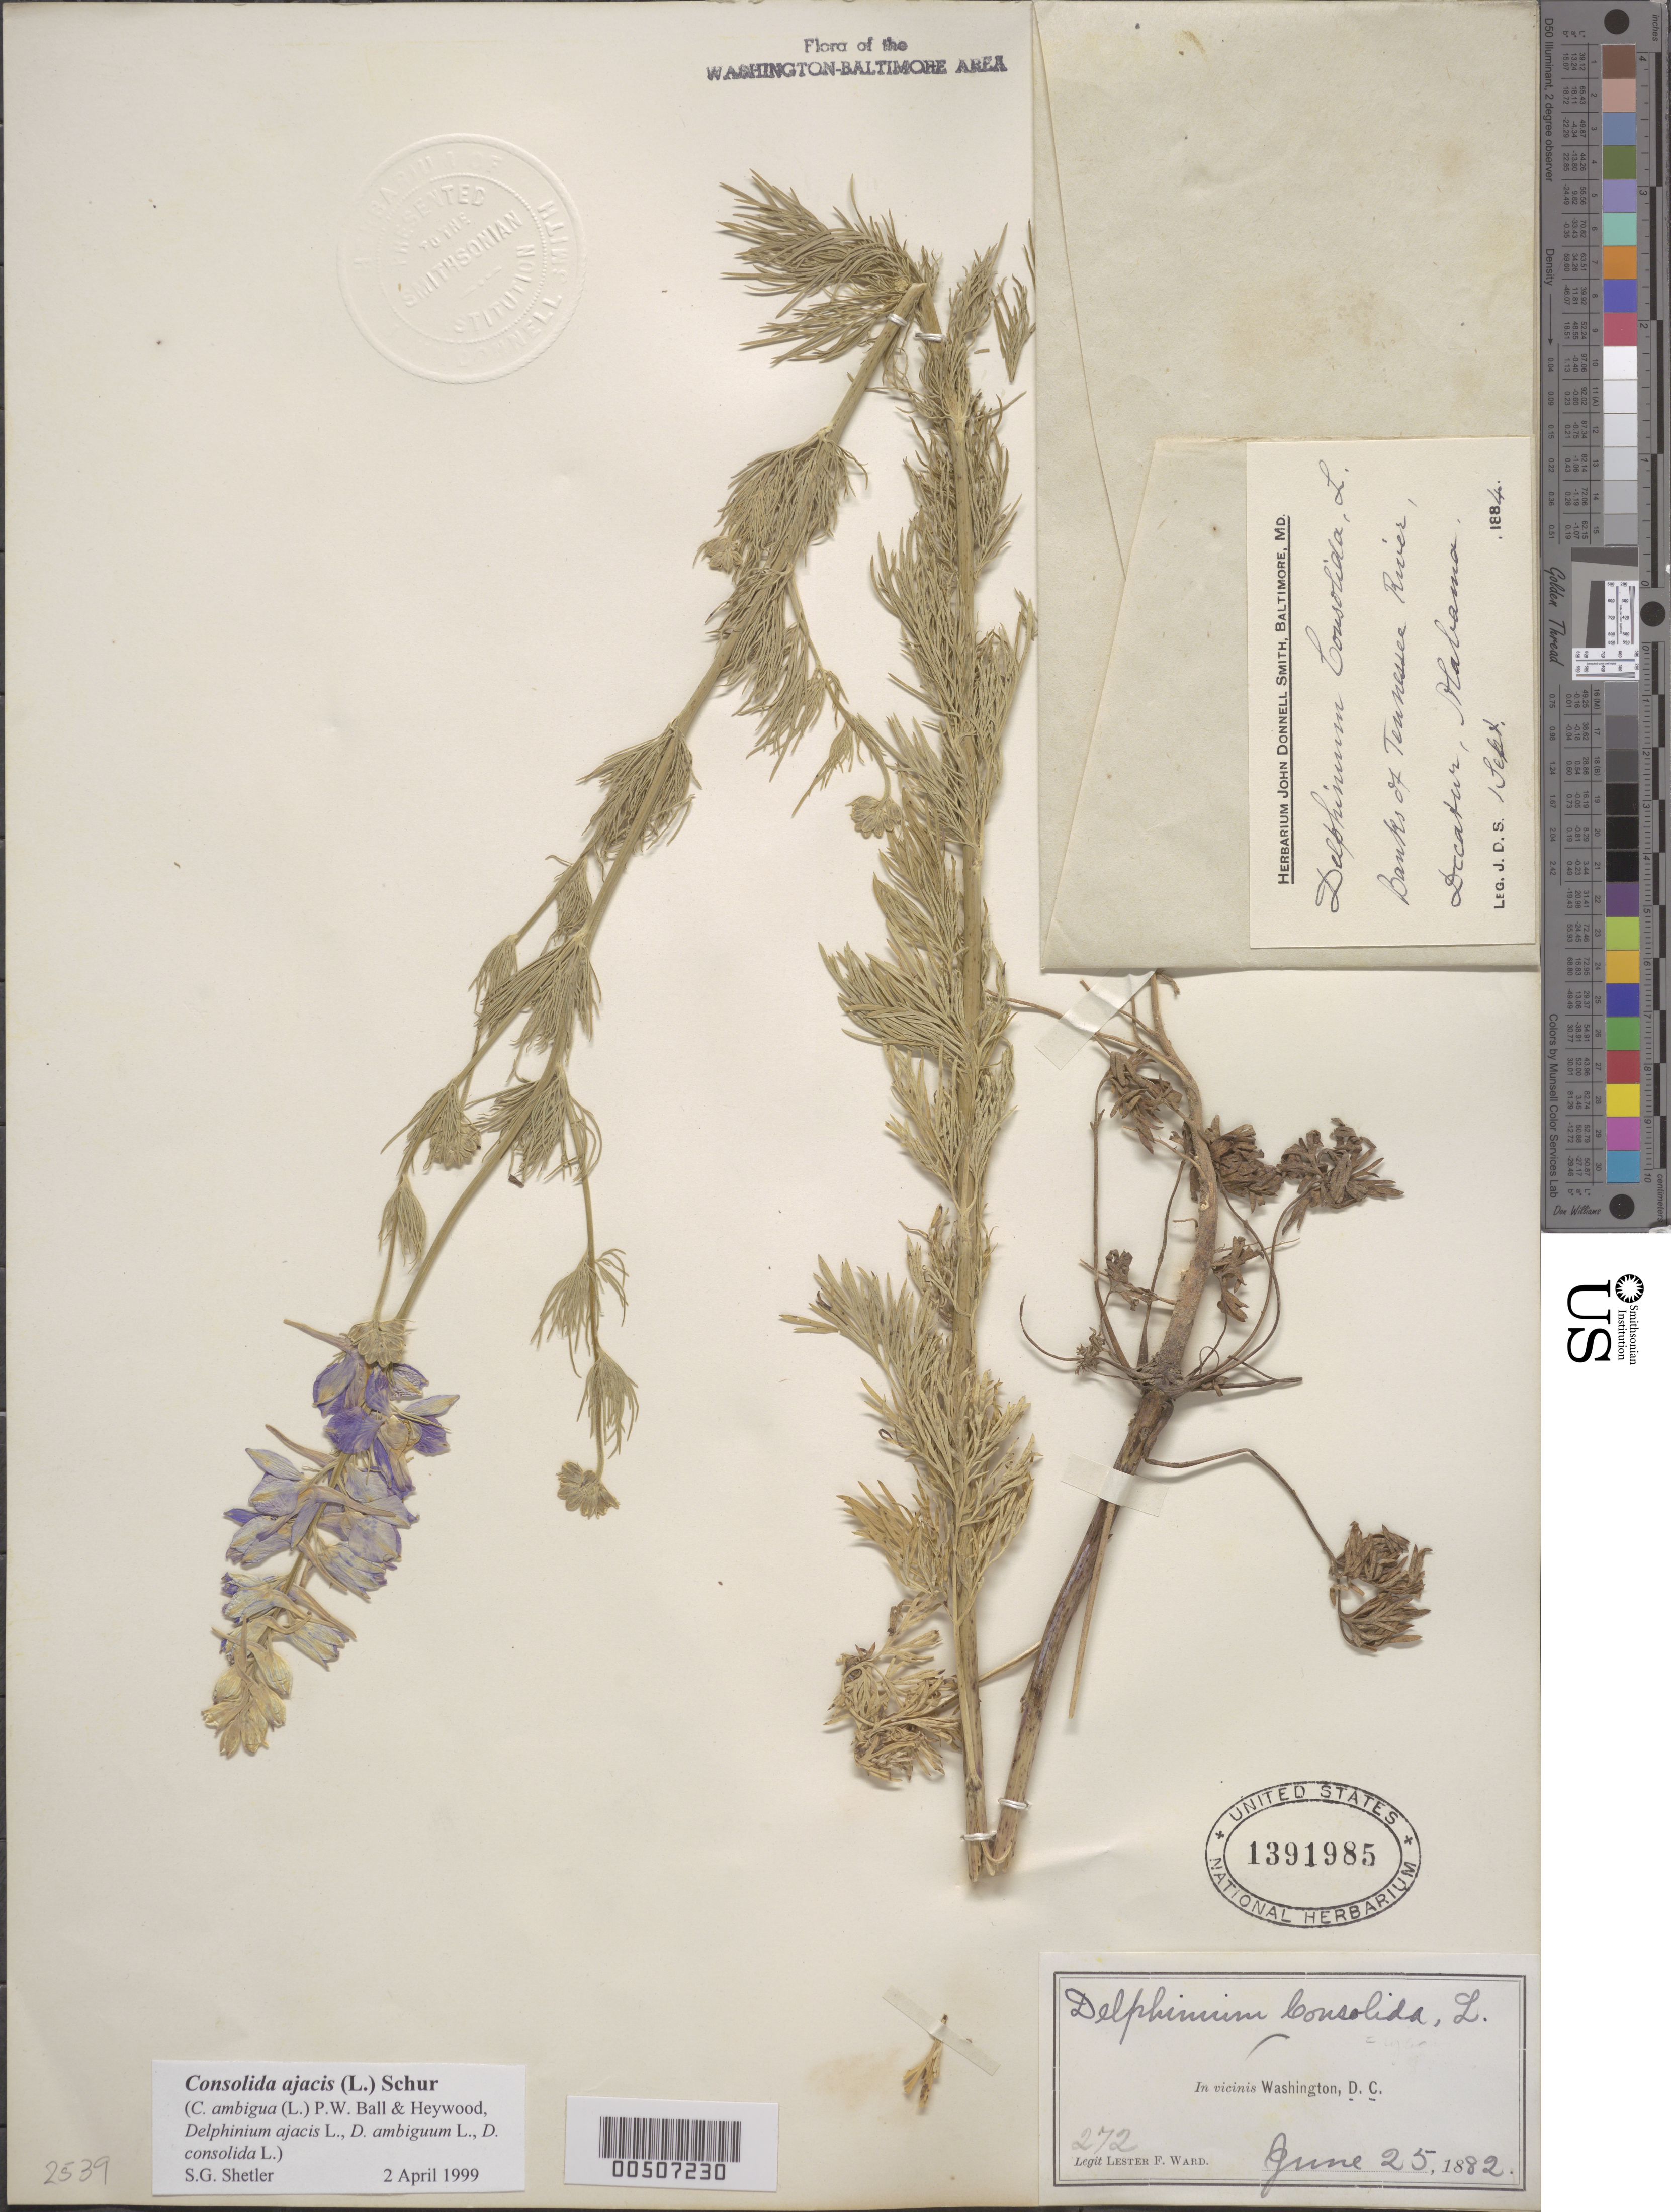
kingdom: Plantae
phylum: Tracheophyta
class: Magnoliopsida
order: Ranunculales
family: Ranunculaceae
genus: Delphinium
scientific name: Delphinium ajacis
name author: L.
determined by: Strong, M. T., (US), Smithsonian Institution - National Museum of Natural History (UNITED STATES)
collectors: L. Ward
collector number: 272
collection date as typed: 25 Jun 1882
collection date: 1882-06-25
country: United States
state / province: District of Columbia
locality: Washington DC vicinity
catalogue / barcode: US 1391985